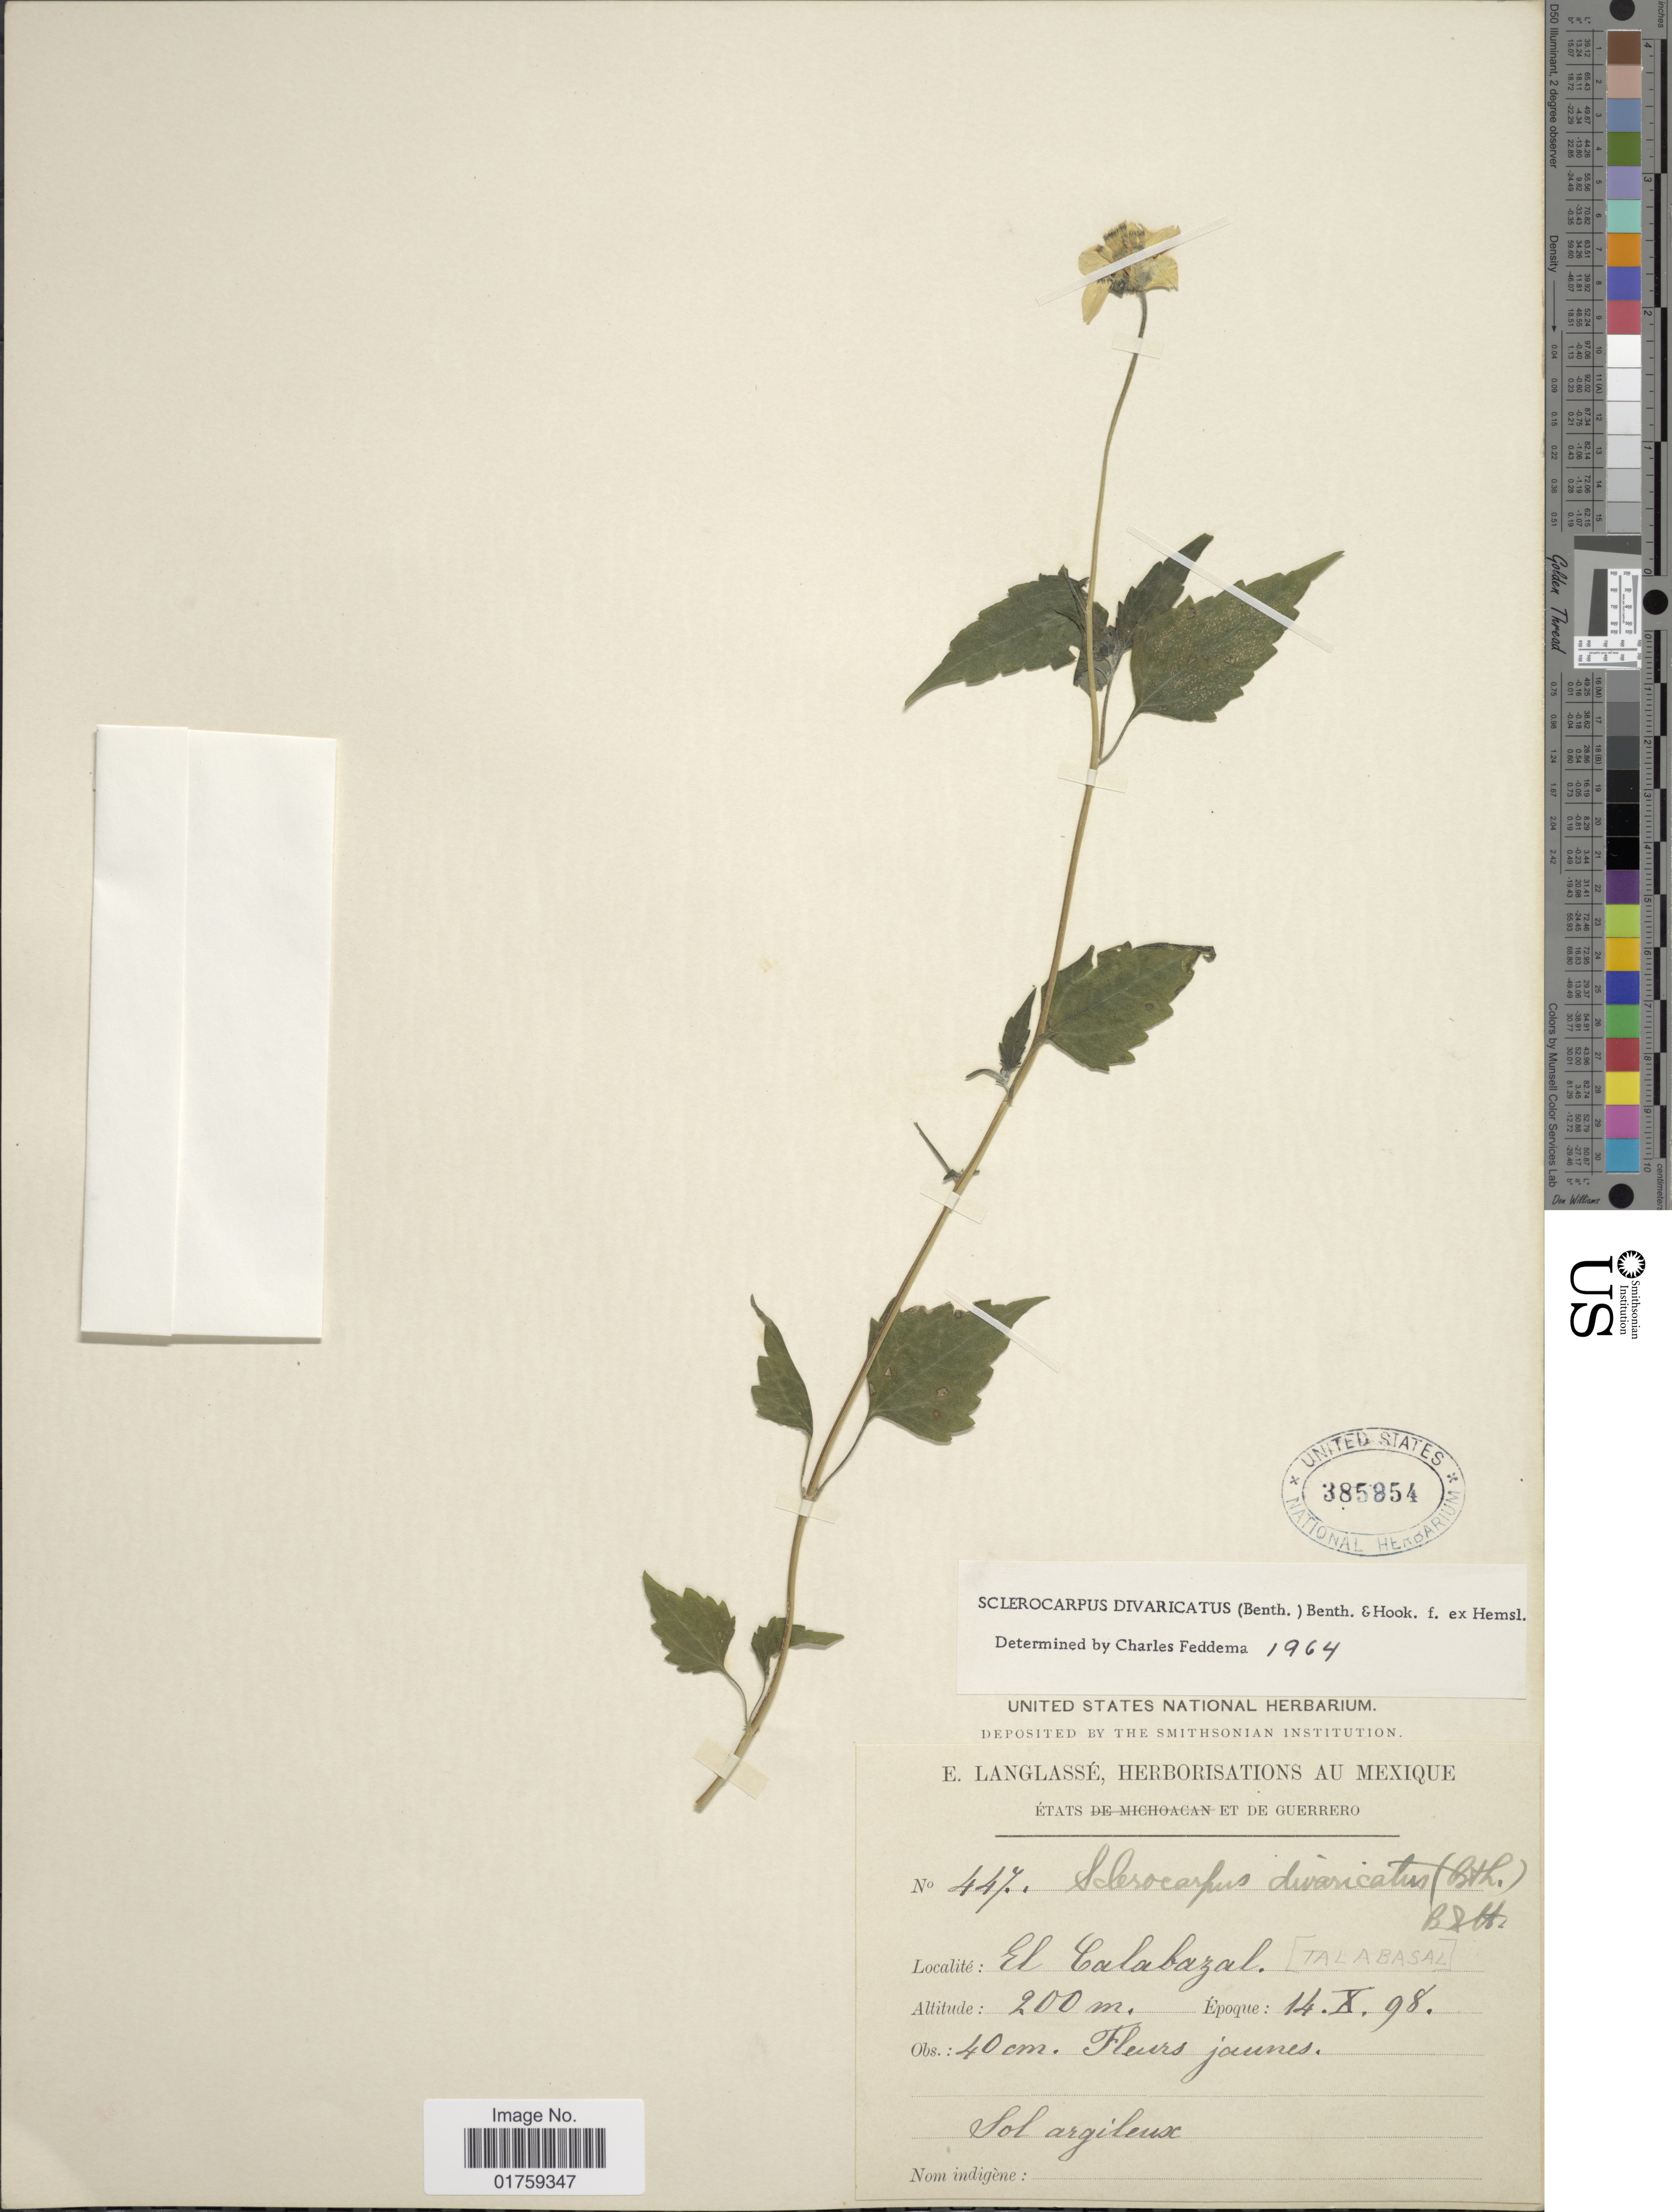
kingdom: Plantae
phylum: Tracheophyta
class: Magnoliopsida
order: Asterales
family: Asteraceae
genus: Sclerocarpus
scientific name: Sclerocarpus divaricatus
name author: (Benth.) Benth. & Hook. f. ex Hemsl.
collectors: E. Langlassé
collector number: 447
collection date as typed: Transcribed d/m/y: 14/10/98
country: Mexico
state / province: Guerrero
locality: Etats et de Guerrero. El Calabazal (Talabasal)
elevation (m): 200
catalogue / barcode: US 385854